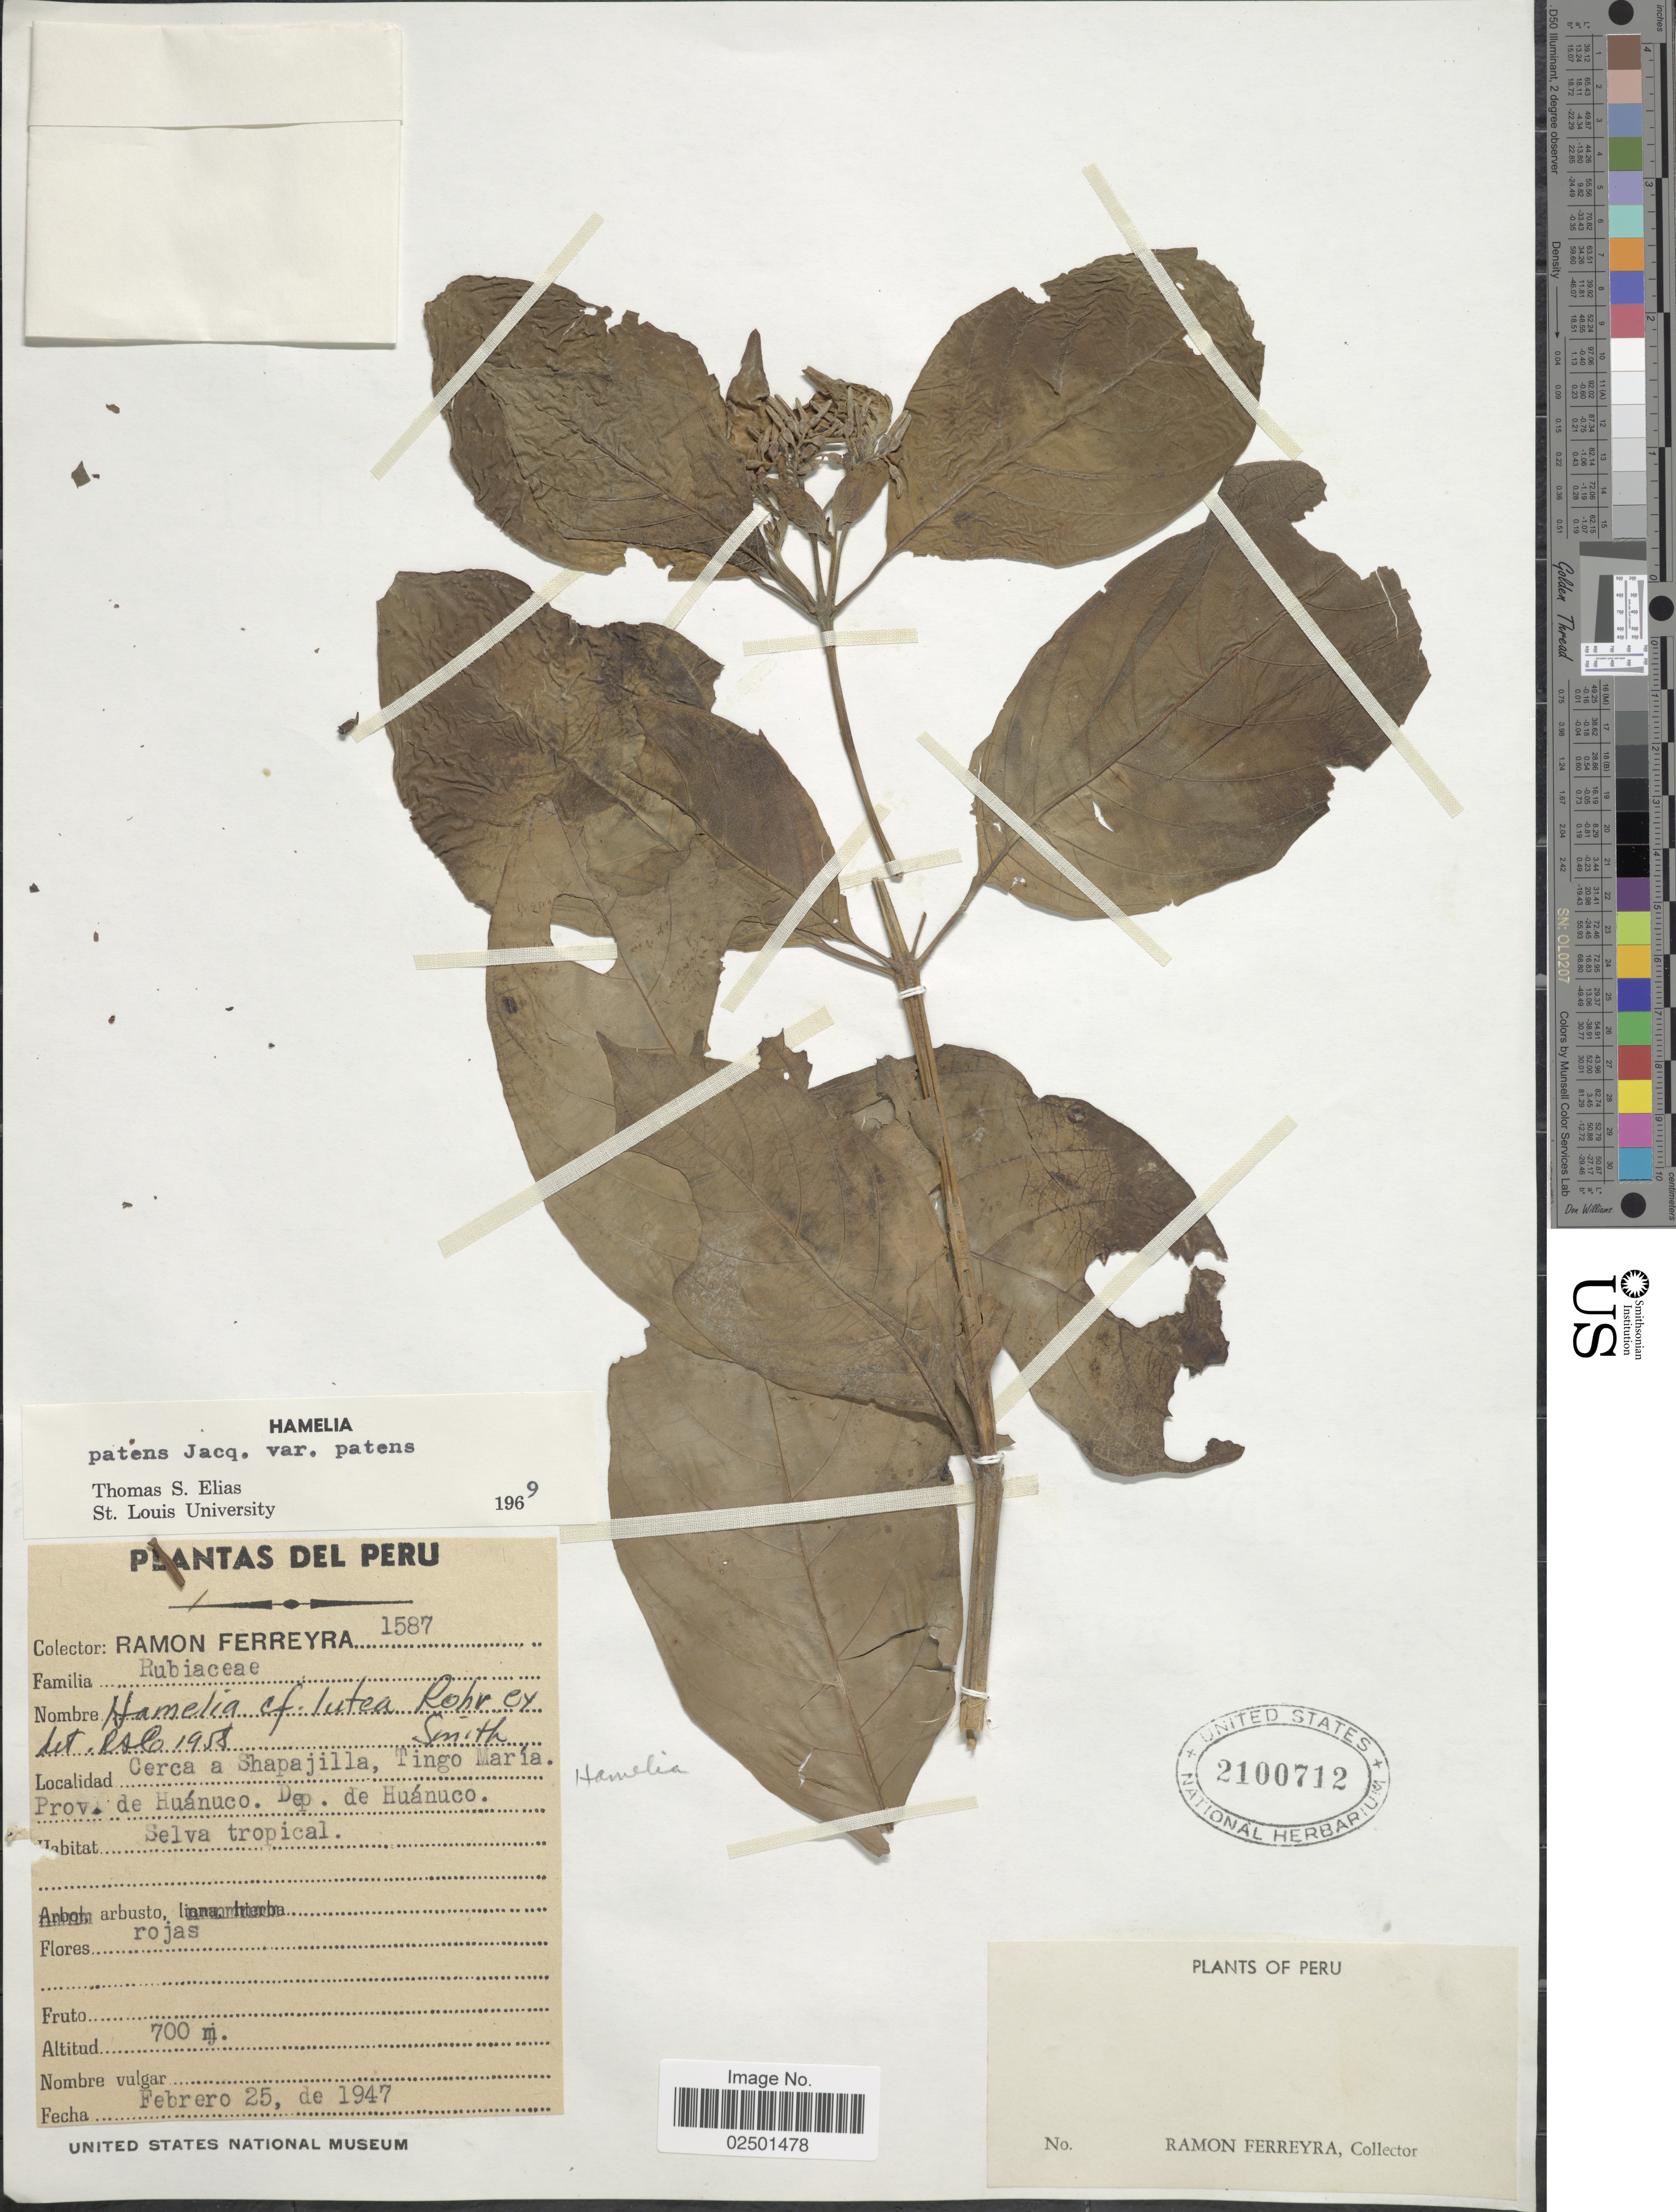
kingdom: Plantae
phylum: Tracheophyta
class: Magnoliopsida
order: Gentianales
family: Rubiaceae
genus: Hamelia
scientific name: Hamelia patens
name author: Jacq.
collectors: R. A. Ferreyra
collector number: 1587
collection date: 1947-02-25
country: Peru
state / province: Huánuco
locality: Cerca a Shapajilla, Tingo Maria. Dep. de Huánuco.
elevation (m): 700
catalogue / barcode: US 2100712